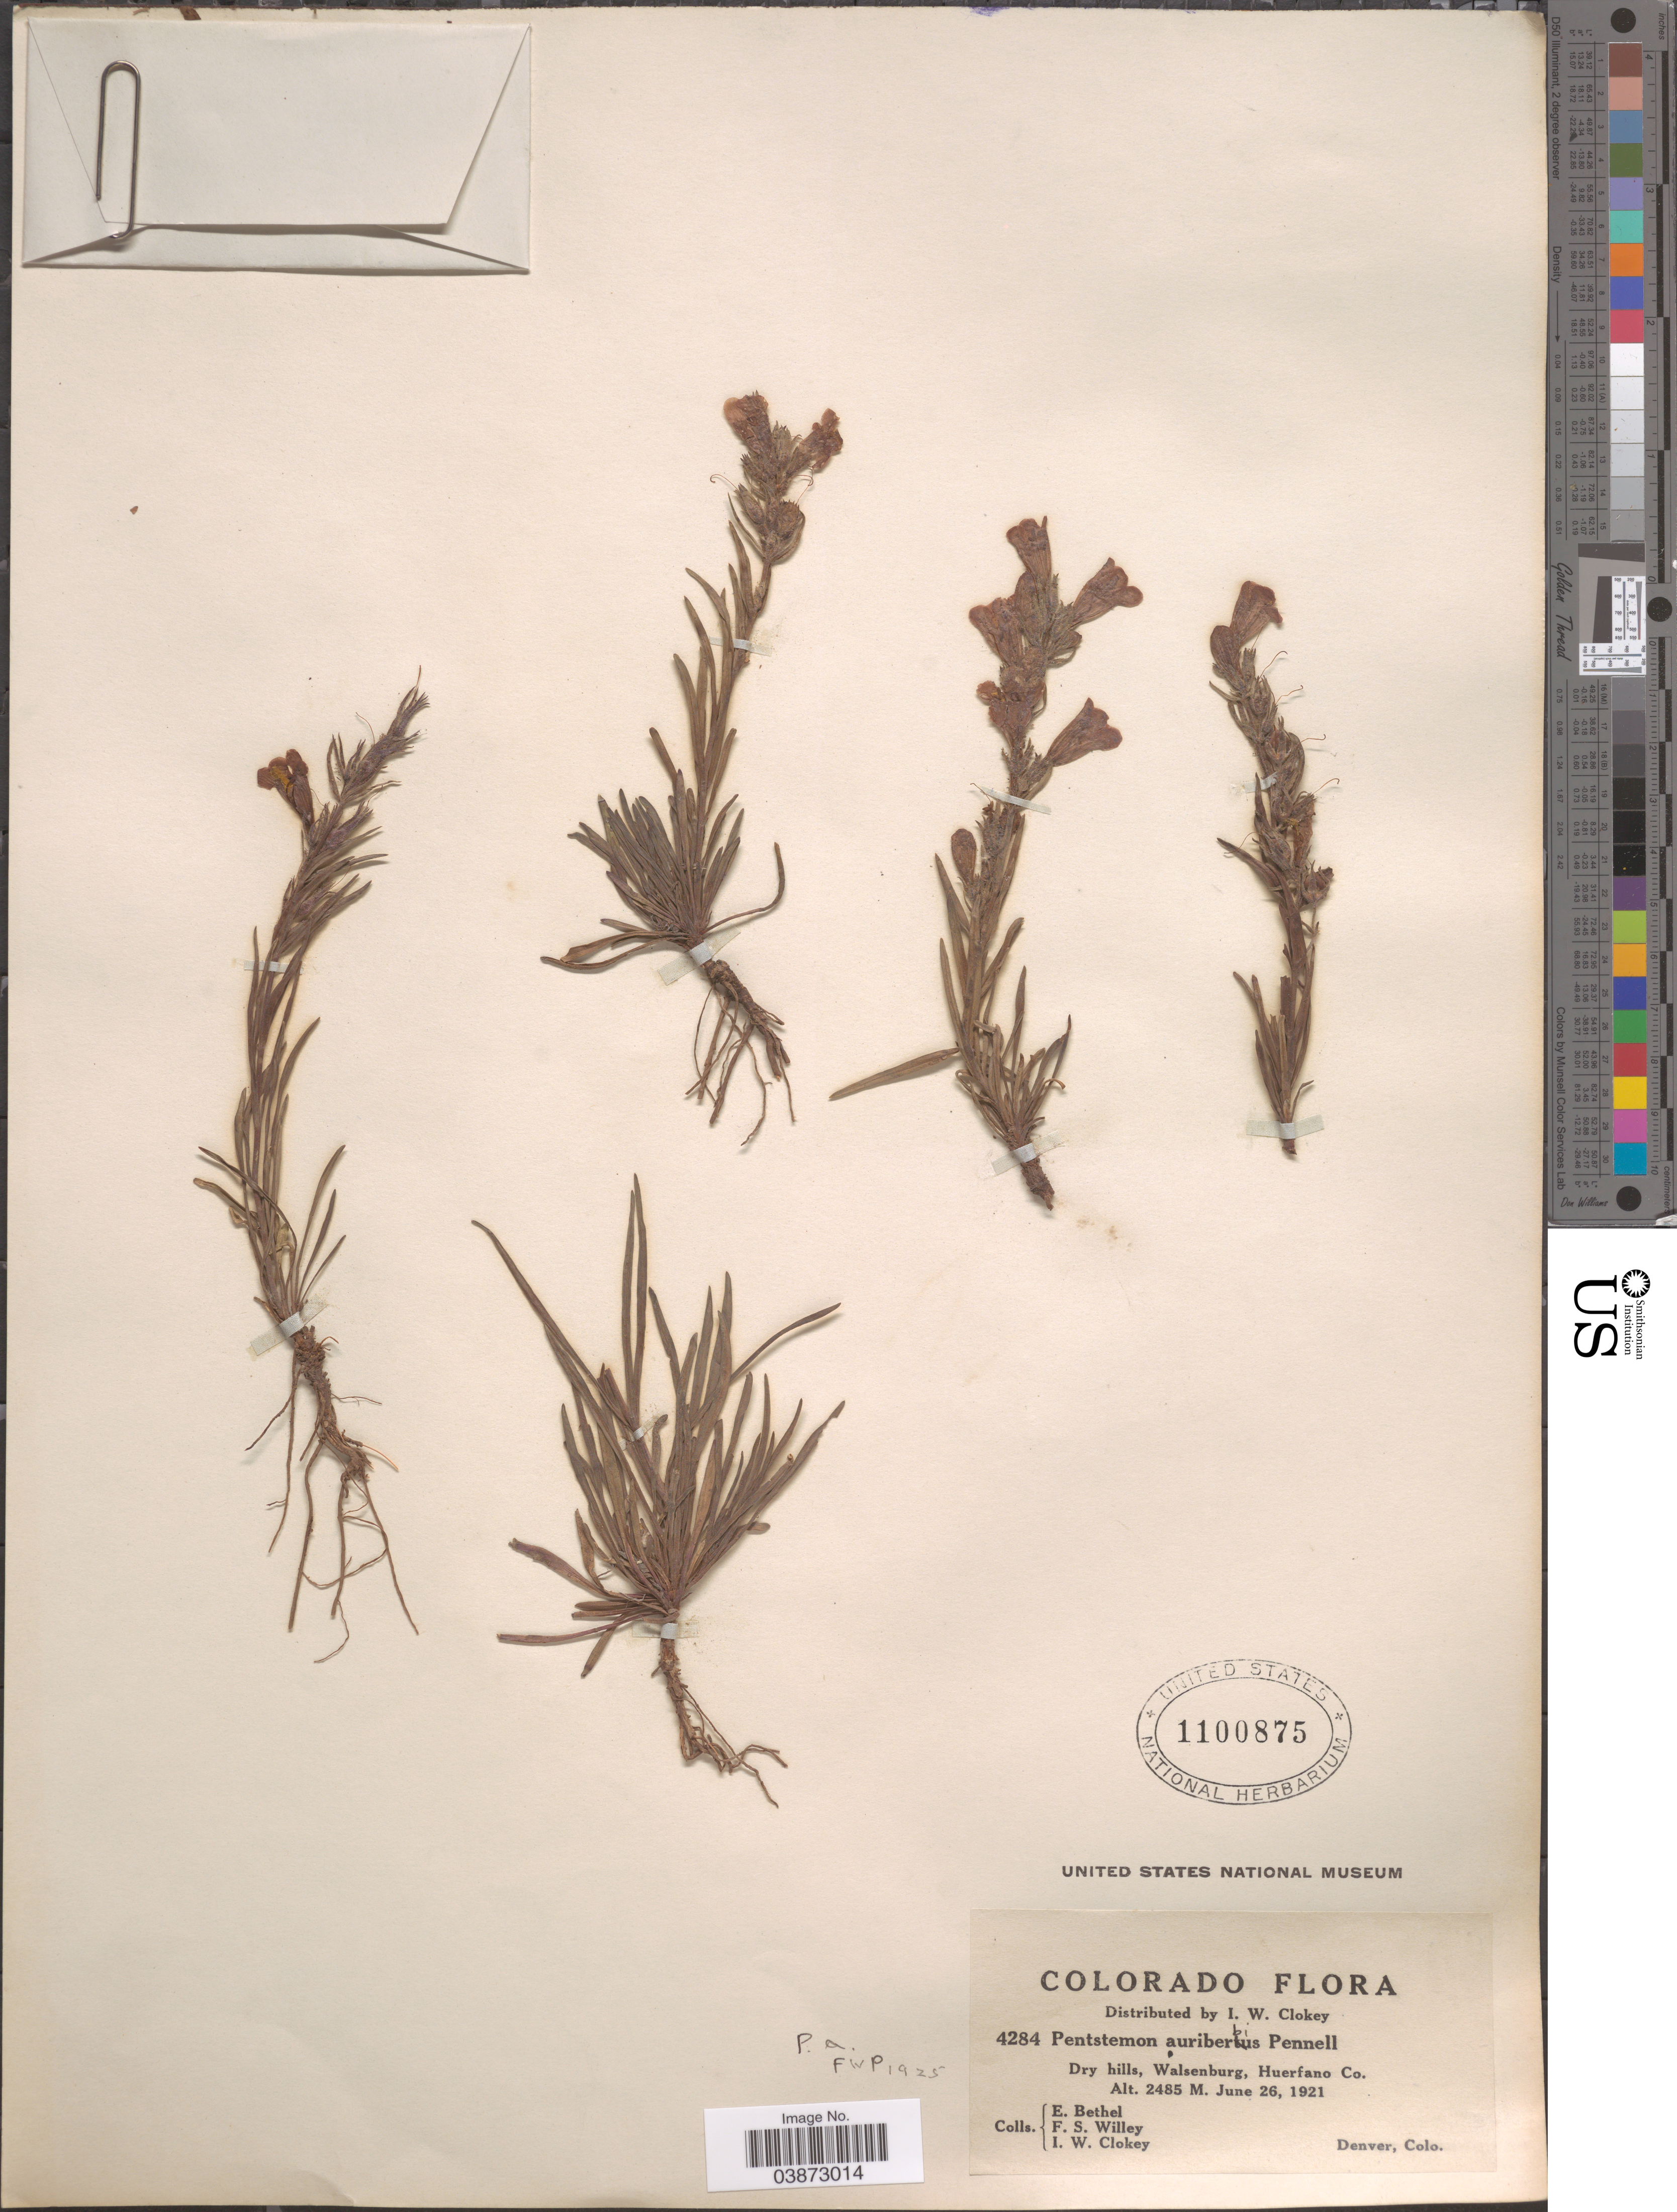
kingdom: Plantae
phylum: Tracheophyta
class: Magnoliopsida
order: Lamiales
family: Plantaginaceae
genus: Penstemon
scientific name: Penstemon auriberbis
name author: Pennell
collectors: E. Bethel, F. Willey & I. W. Clokey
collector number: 4284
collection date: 1921-06-26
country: United States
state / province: Colorado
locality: Dry hills, Walsenburg, Huerfano Co.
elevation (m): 2485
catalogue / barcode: US 1100875